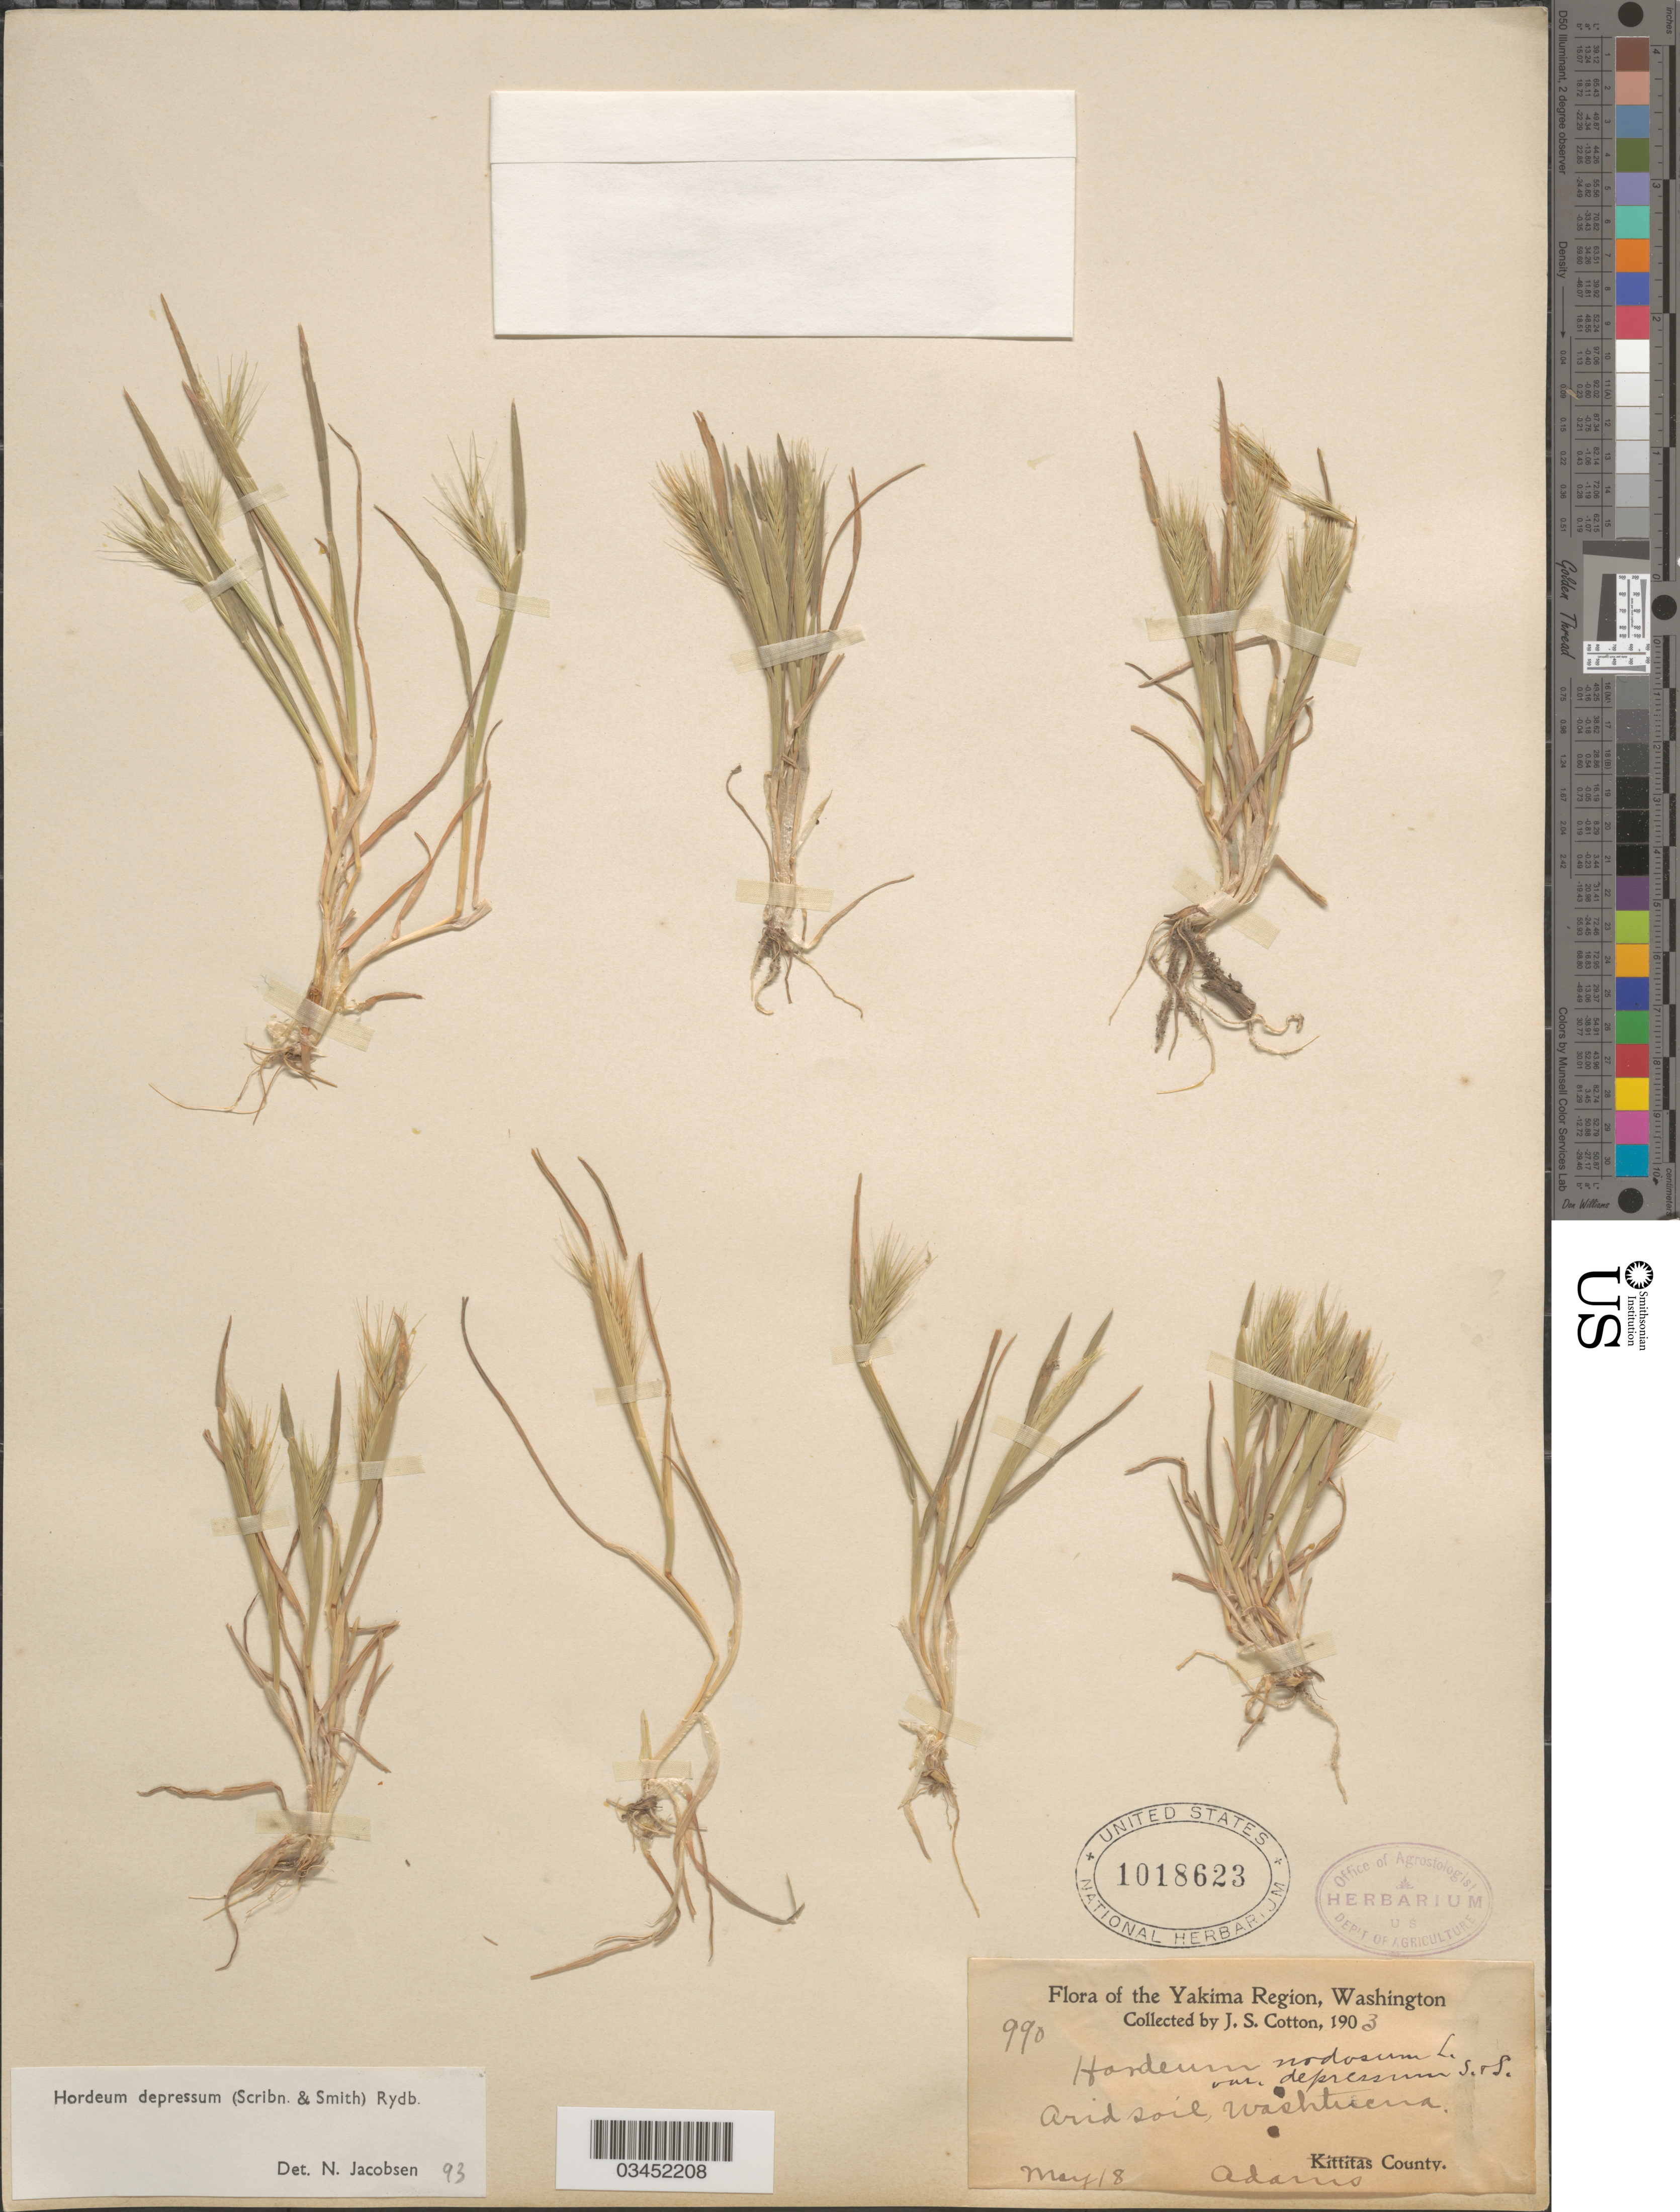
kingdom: Plantae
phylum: Tracheophyta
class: Liliopsida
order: Poales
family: Poaceae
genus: Hordeum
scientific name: Hordeum depressum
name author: (Scribn. & J.G. Sm.) Rydb.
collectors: J. S. Cotton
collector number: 990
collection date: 1903-05-18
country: United States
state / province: Washington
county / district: Adams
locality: Yakima Region. Washtucna. Adams County.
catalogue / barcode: US 1018623